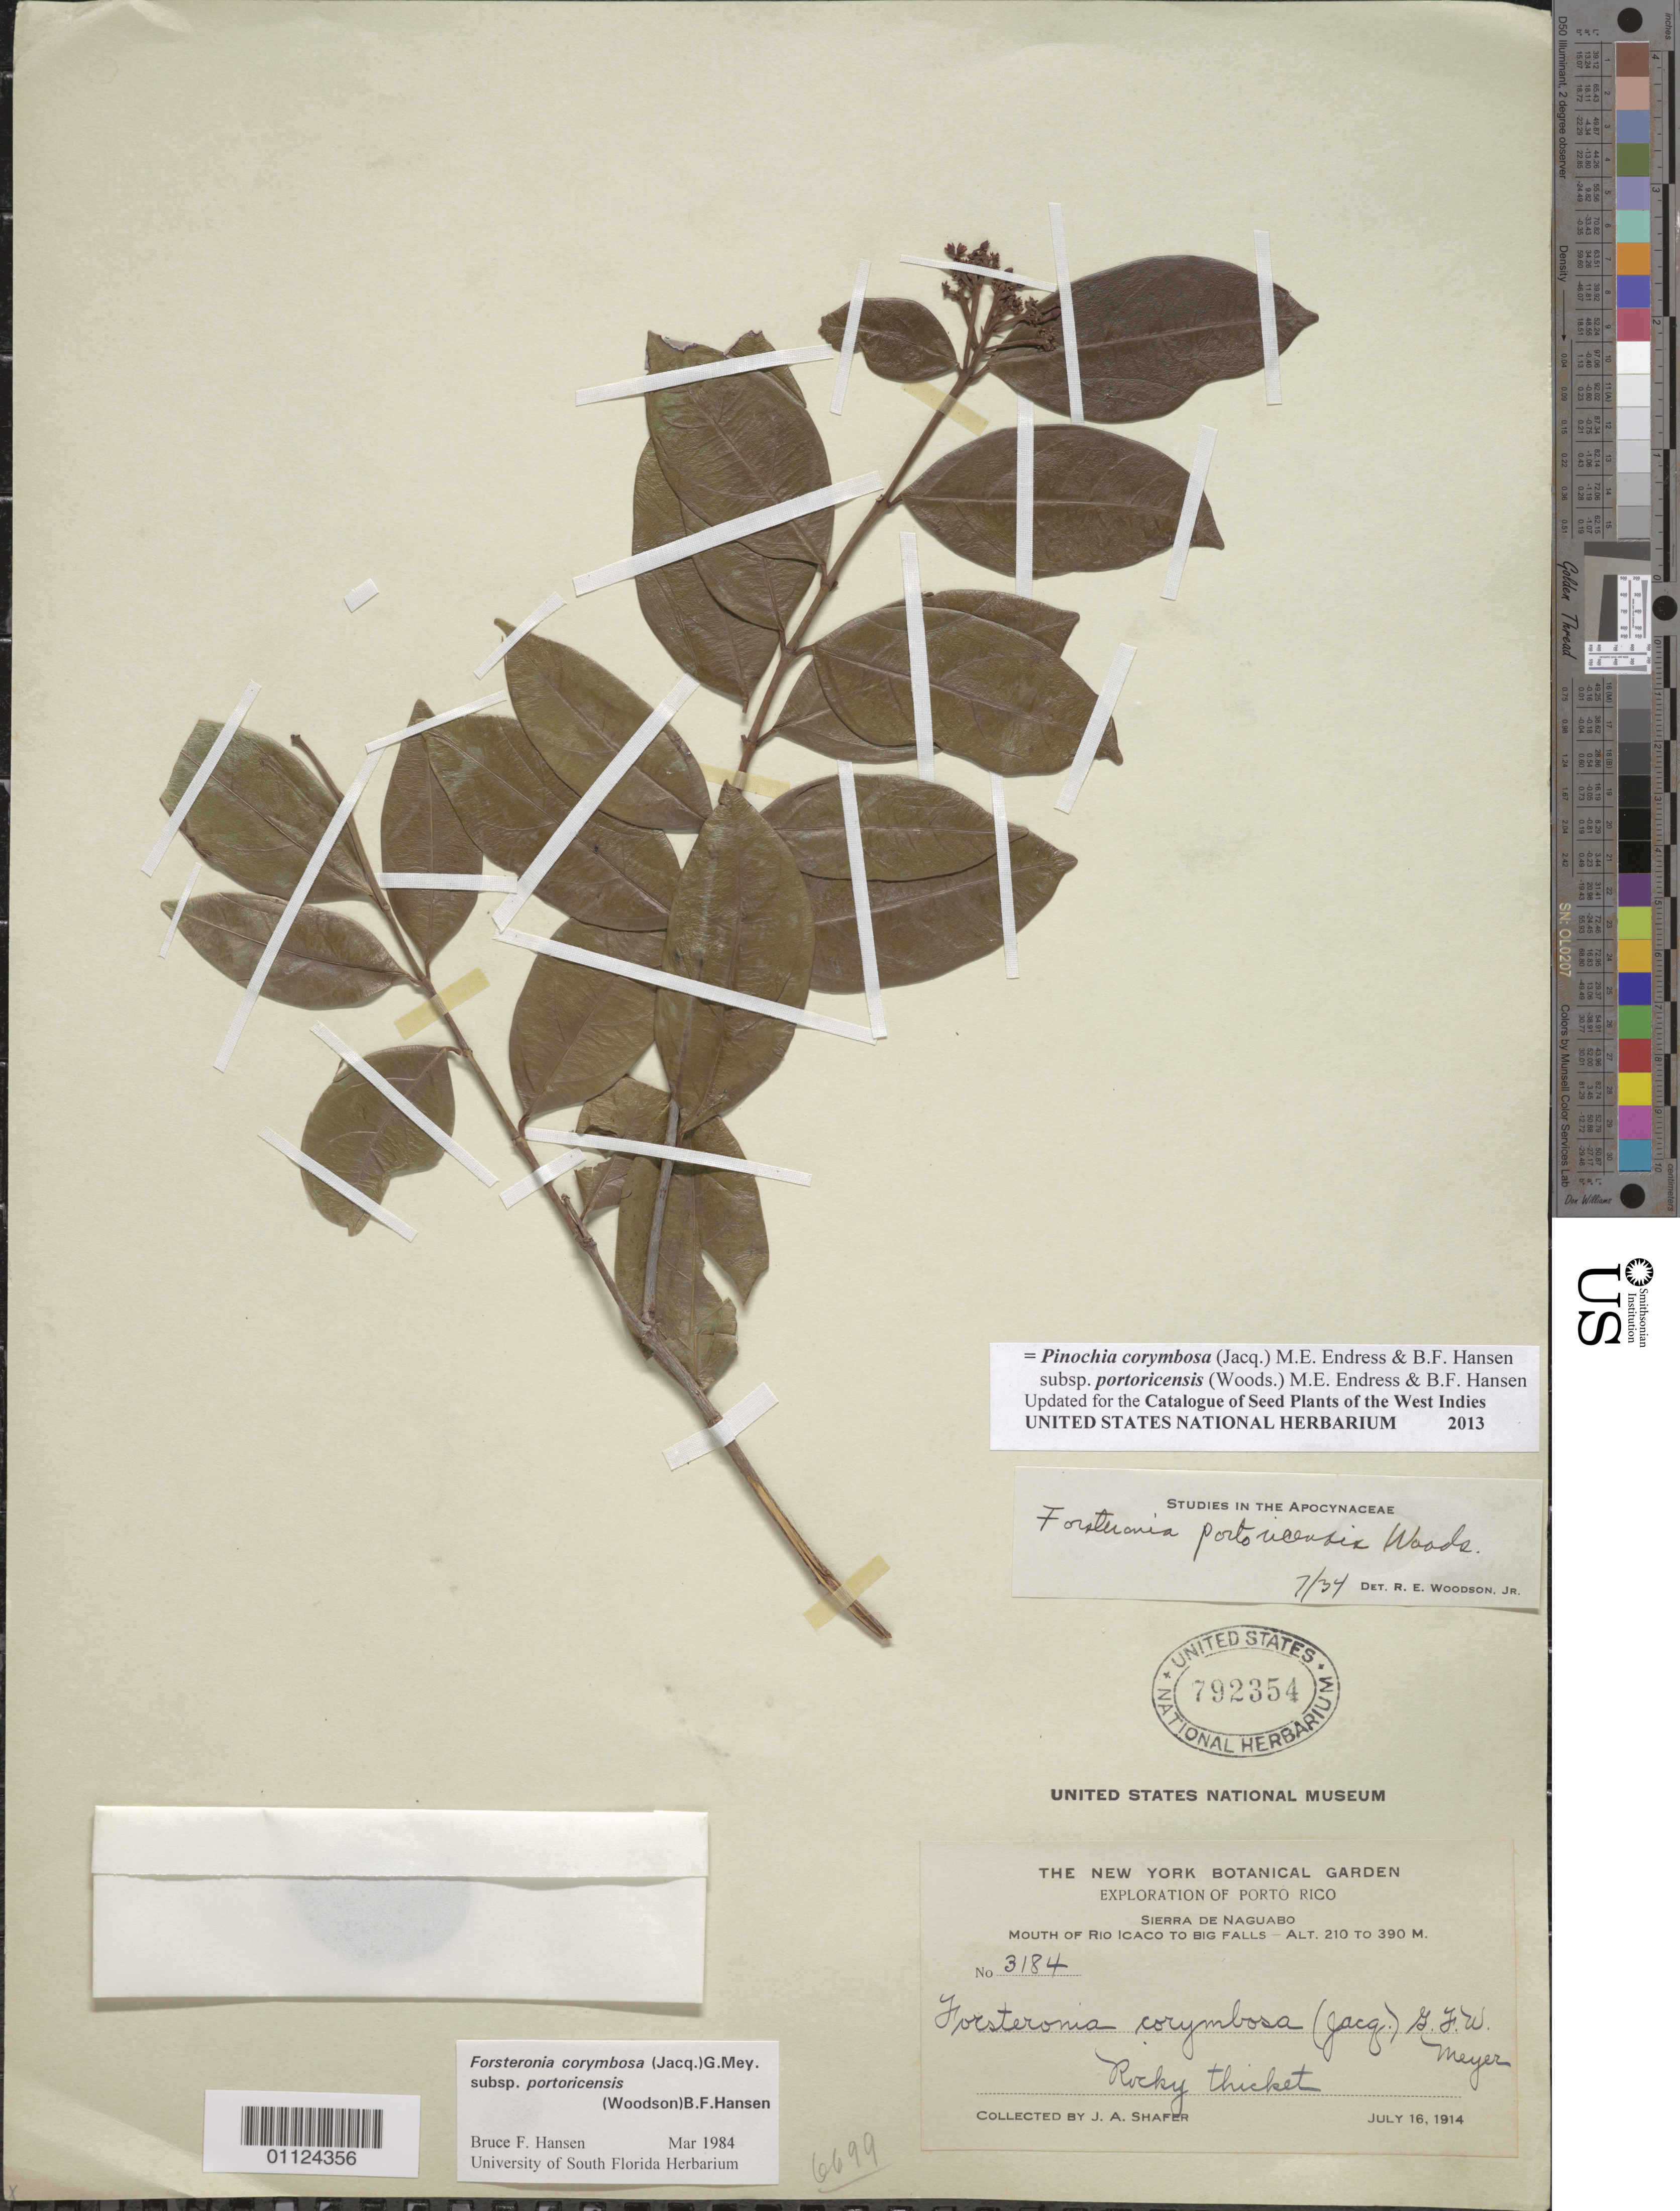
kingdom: Plantae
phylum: Tracheophyta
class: Magnoliopsida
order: Gentianales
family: Apocynaceae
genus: Pinochia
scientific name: Pinochia corymbosa subsp. portoricensis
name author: (Woodson) M.E. Endress & B.F. Hansen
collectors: J. A. Shafer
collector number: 3184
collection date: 1914-07-16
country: Puerto Rico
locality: Sierra de Naguabo, mouth of Rio Icaco to Big Falls.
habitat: Rocky thicket.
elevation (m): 210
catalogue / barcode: US 792354